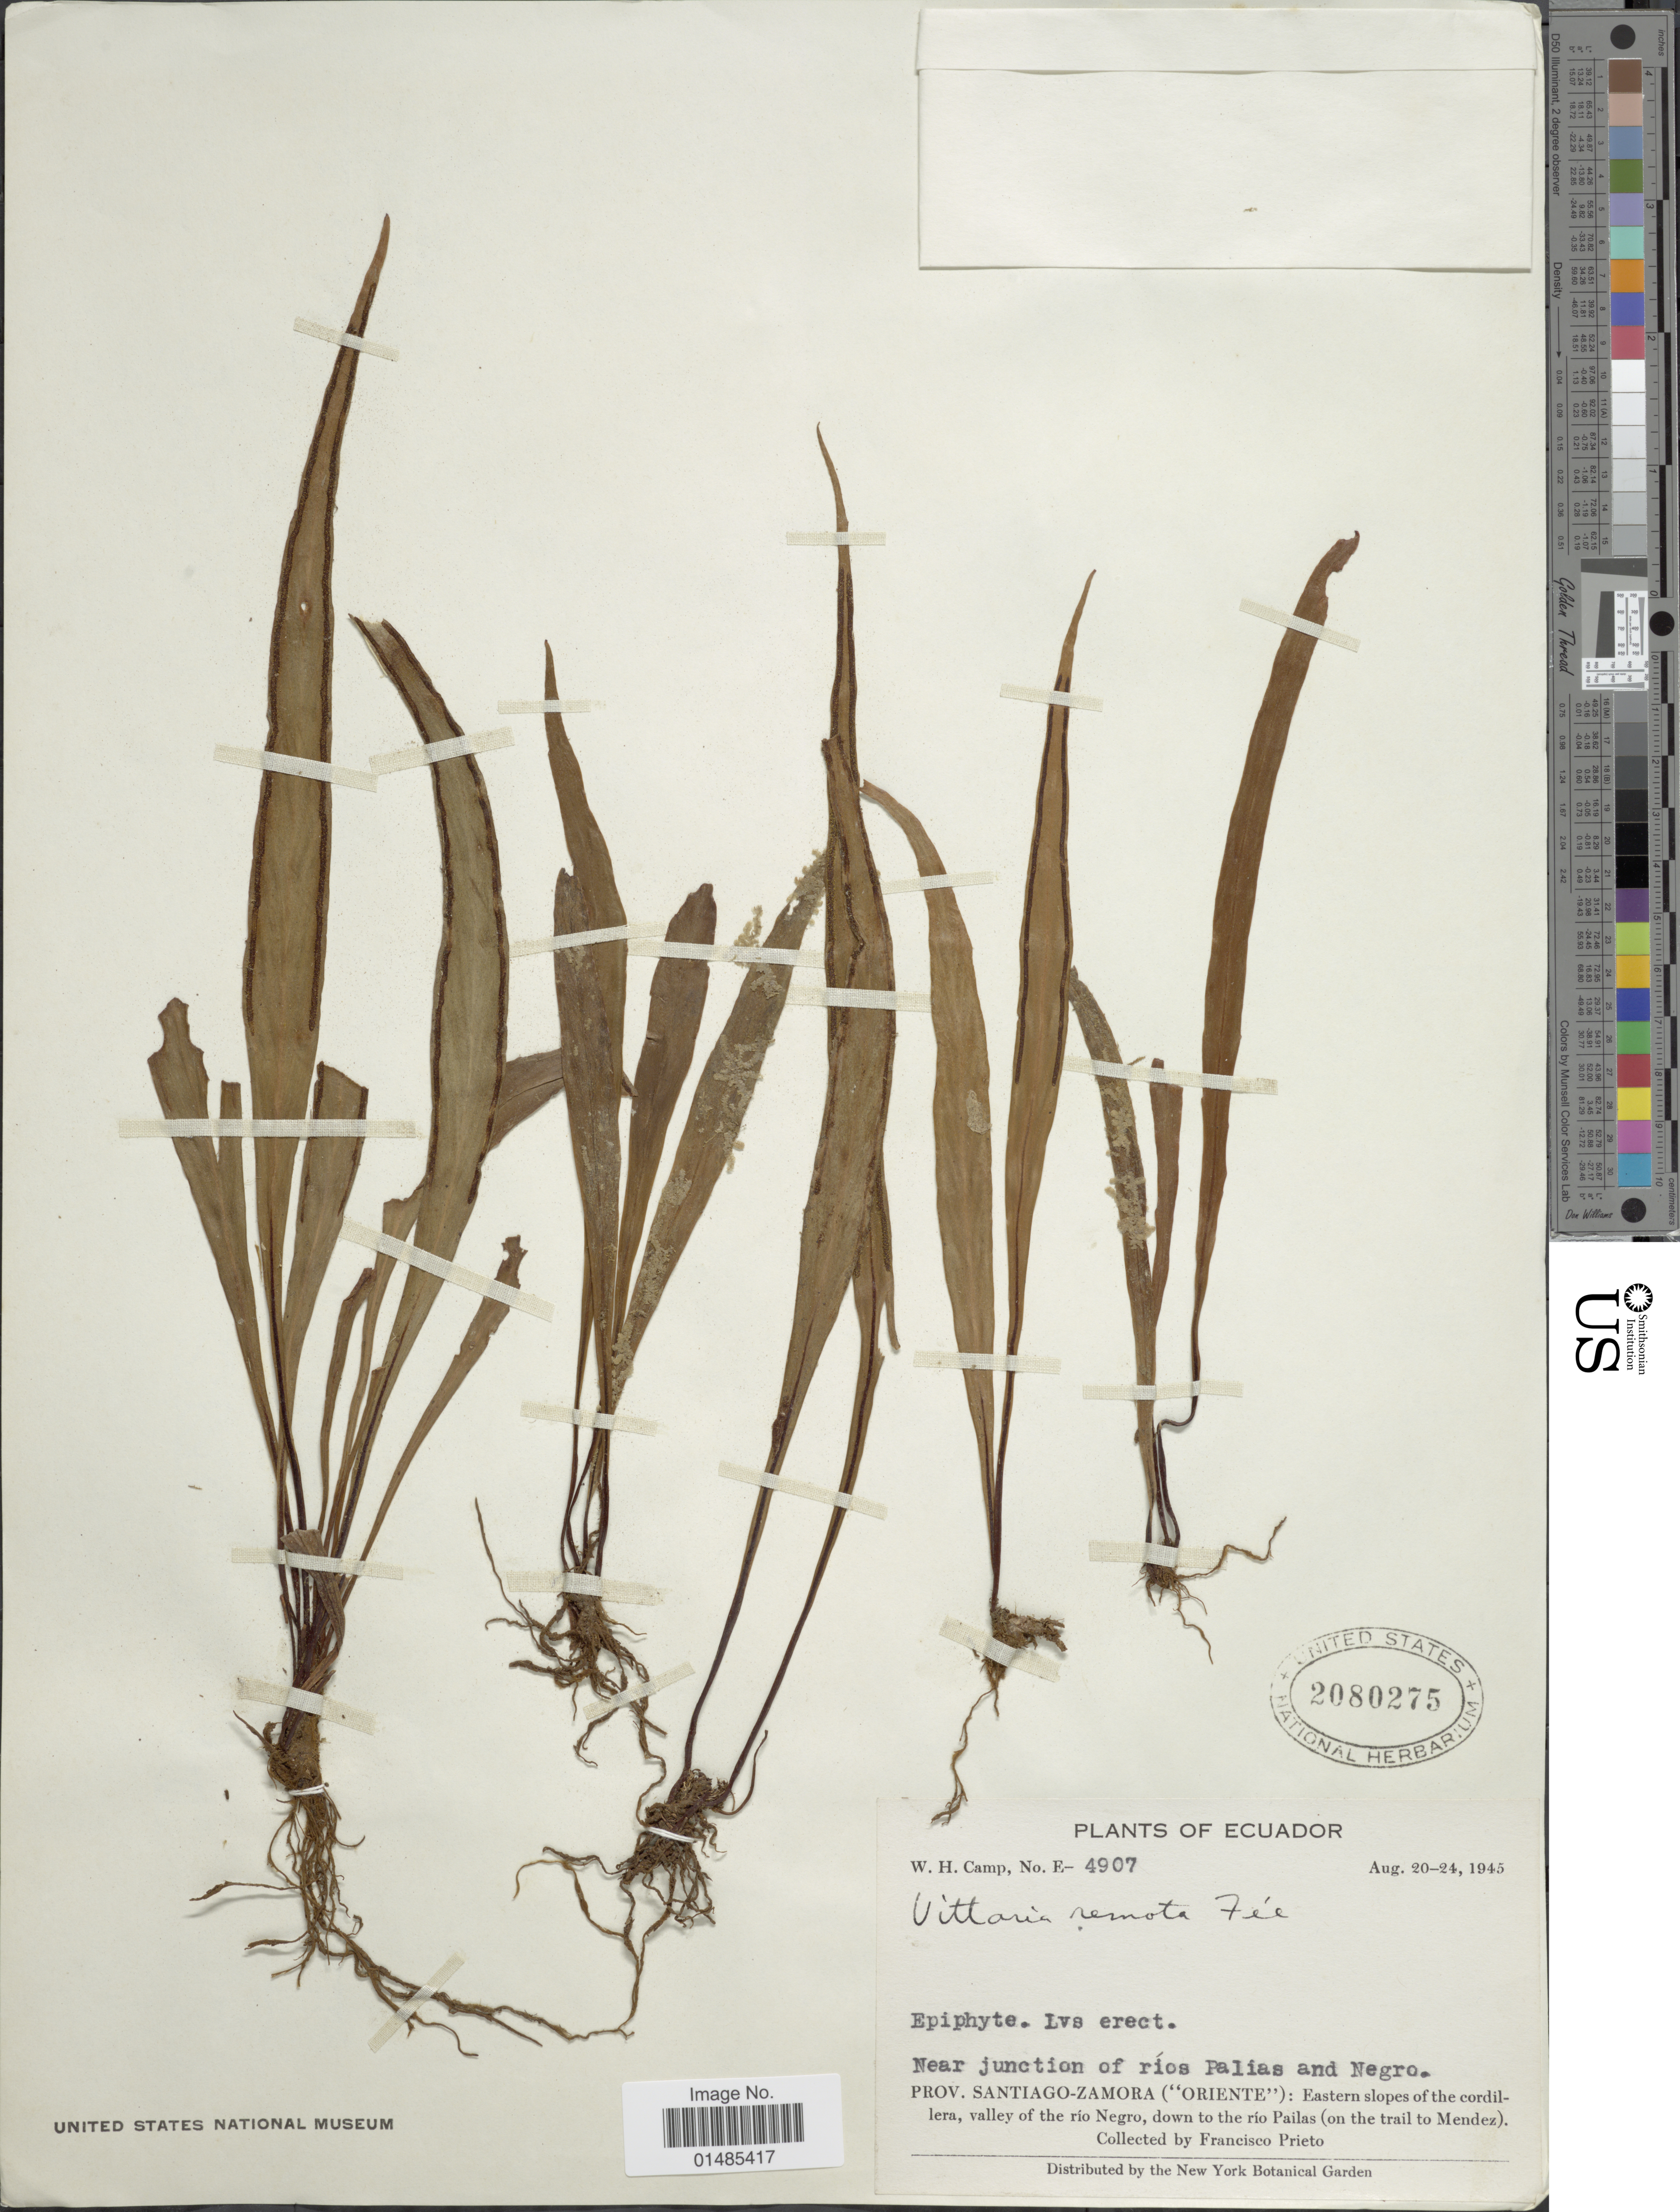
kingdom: Plantae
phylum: Tracheophyta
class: Polypodiopsida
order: Polypodiales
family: Pteridaceae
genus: Radiovittaria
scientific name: Radiovittaria remota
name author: (Fée) E.H. Crane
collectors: W. H. Camp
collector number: E-4907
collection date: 1945-08-20/1945-08-24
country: Ecuador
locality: Near junction of rios Palias and Negro. Prov. Santiago-Zamora ("Oriente"): Eastern slopes of the cordillera, valley of the rio Negro, down to the río Pailas (on the trail to Mendez).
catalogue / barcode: US 2080275